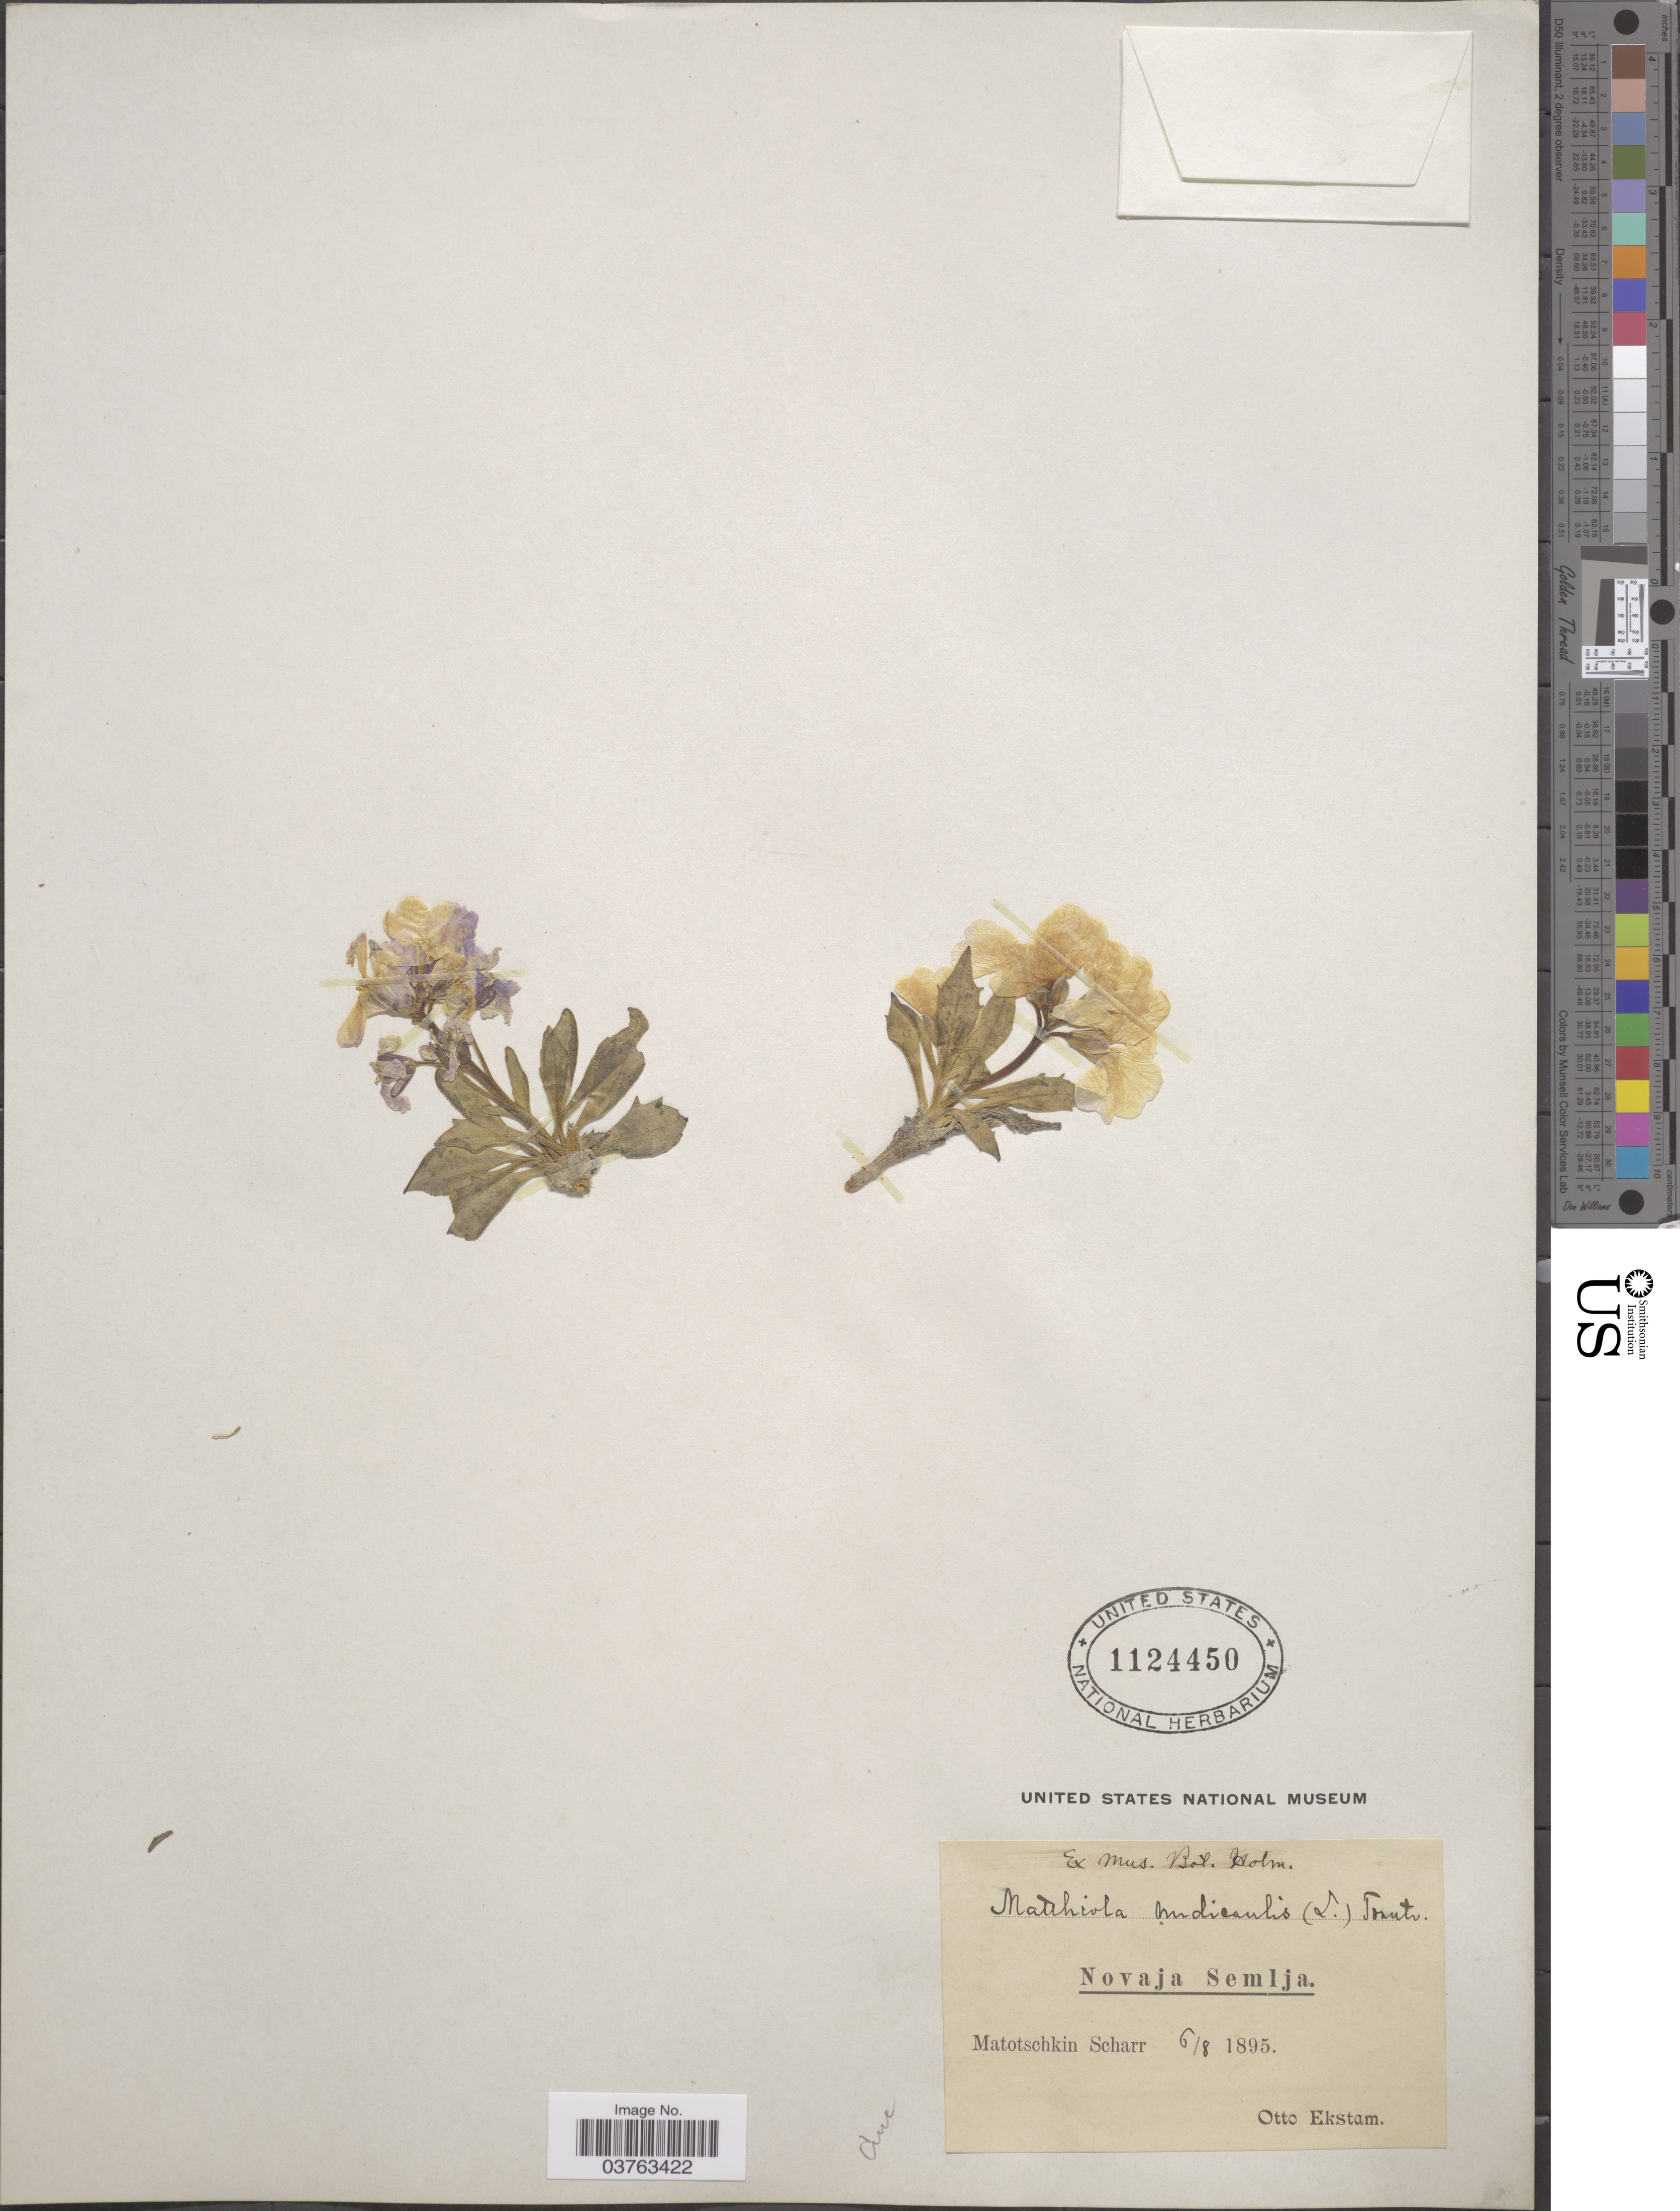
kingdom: Plantae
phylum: Tracheophyta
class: Magnoliopsida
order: Brassicales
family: Brassicaceae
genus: Matthiola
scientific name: Matthiola nudicaulis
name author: (L.) Trautv.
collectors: O. Ekstam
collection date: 1895-08-06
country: Russian Federation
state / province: Arkhangelsk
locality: Novaja Semlja. Matotschkin Scharr.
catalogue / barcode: US 1124450